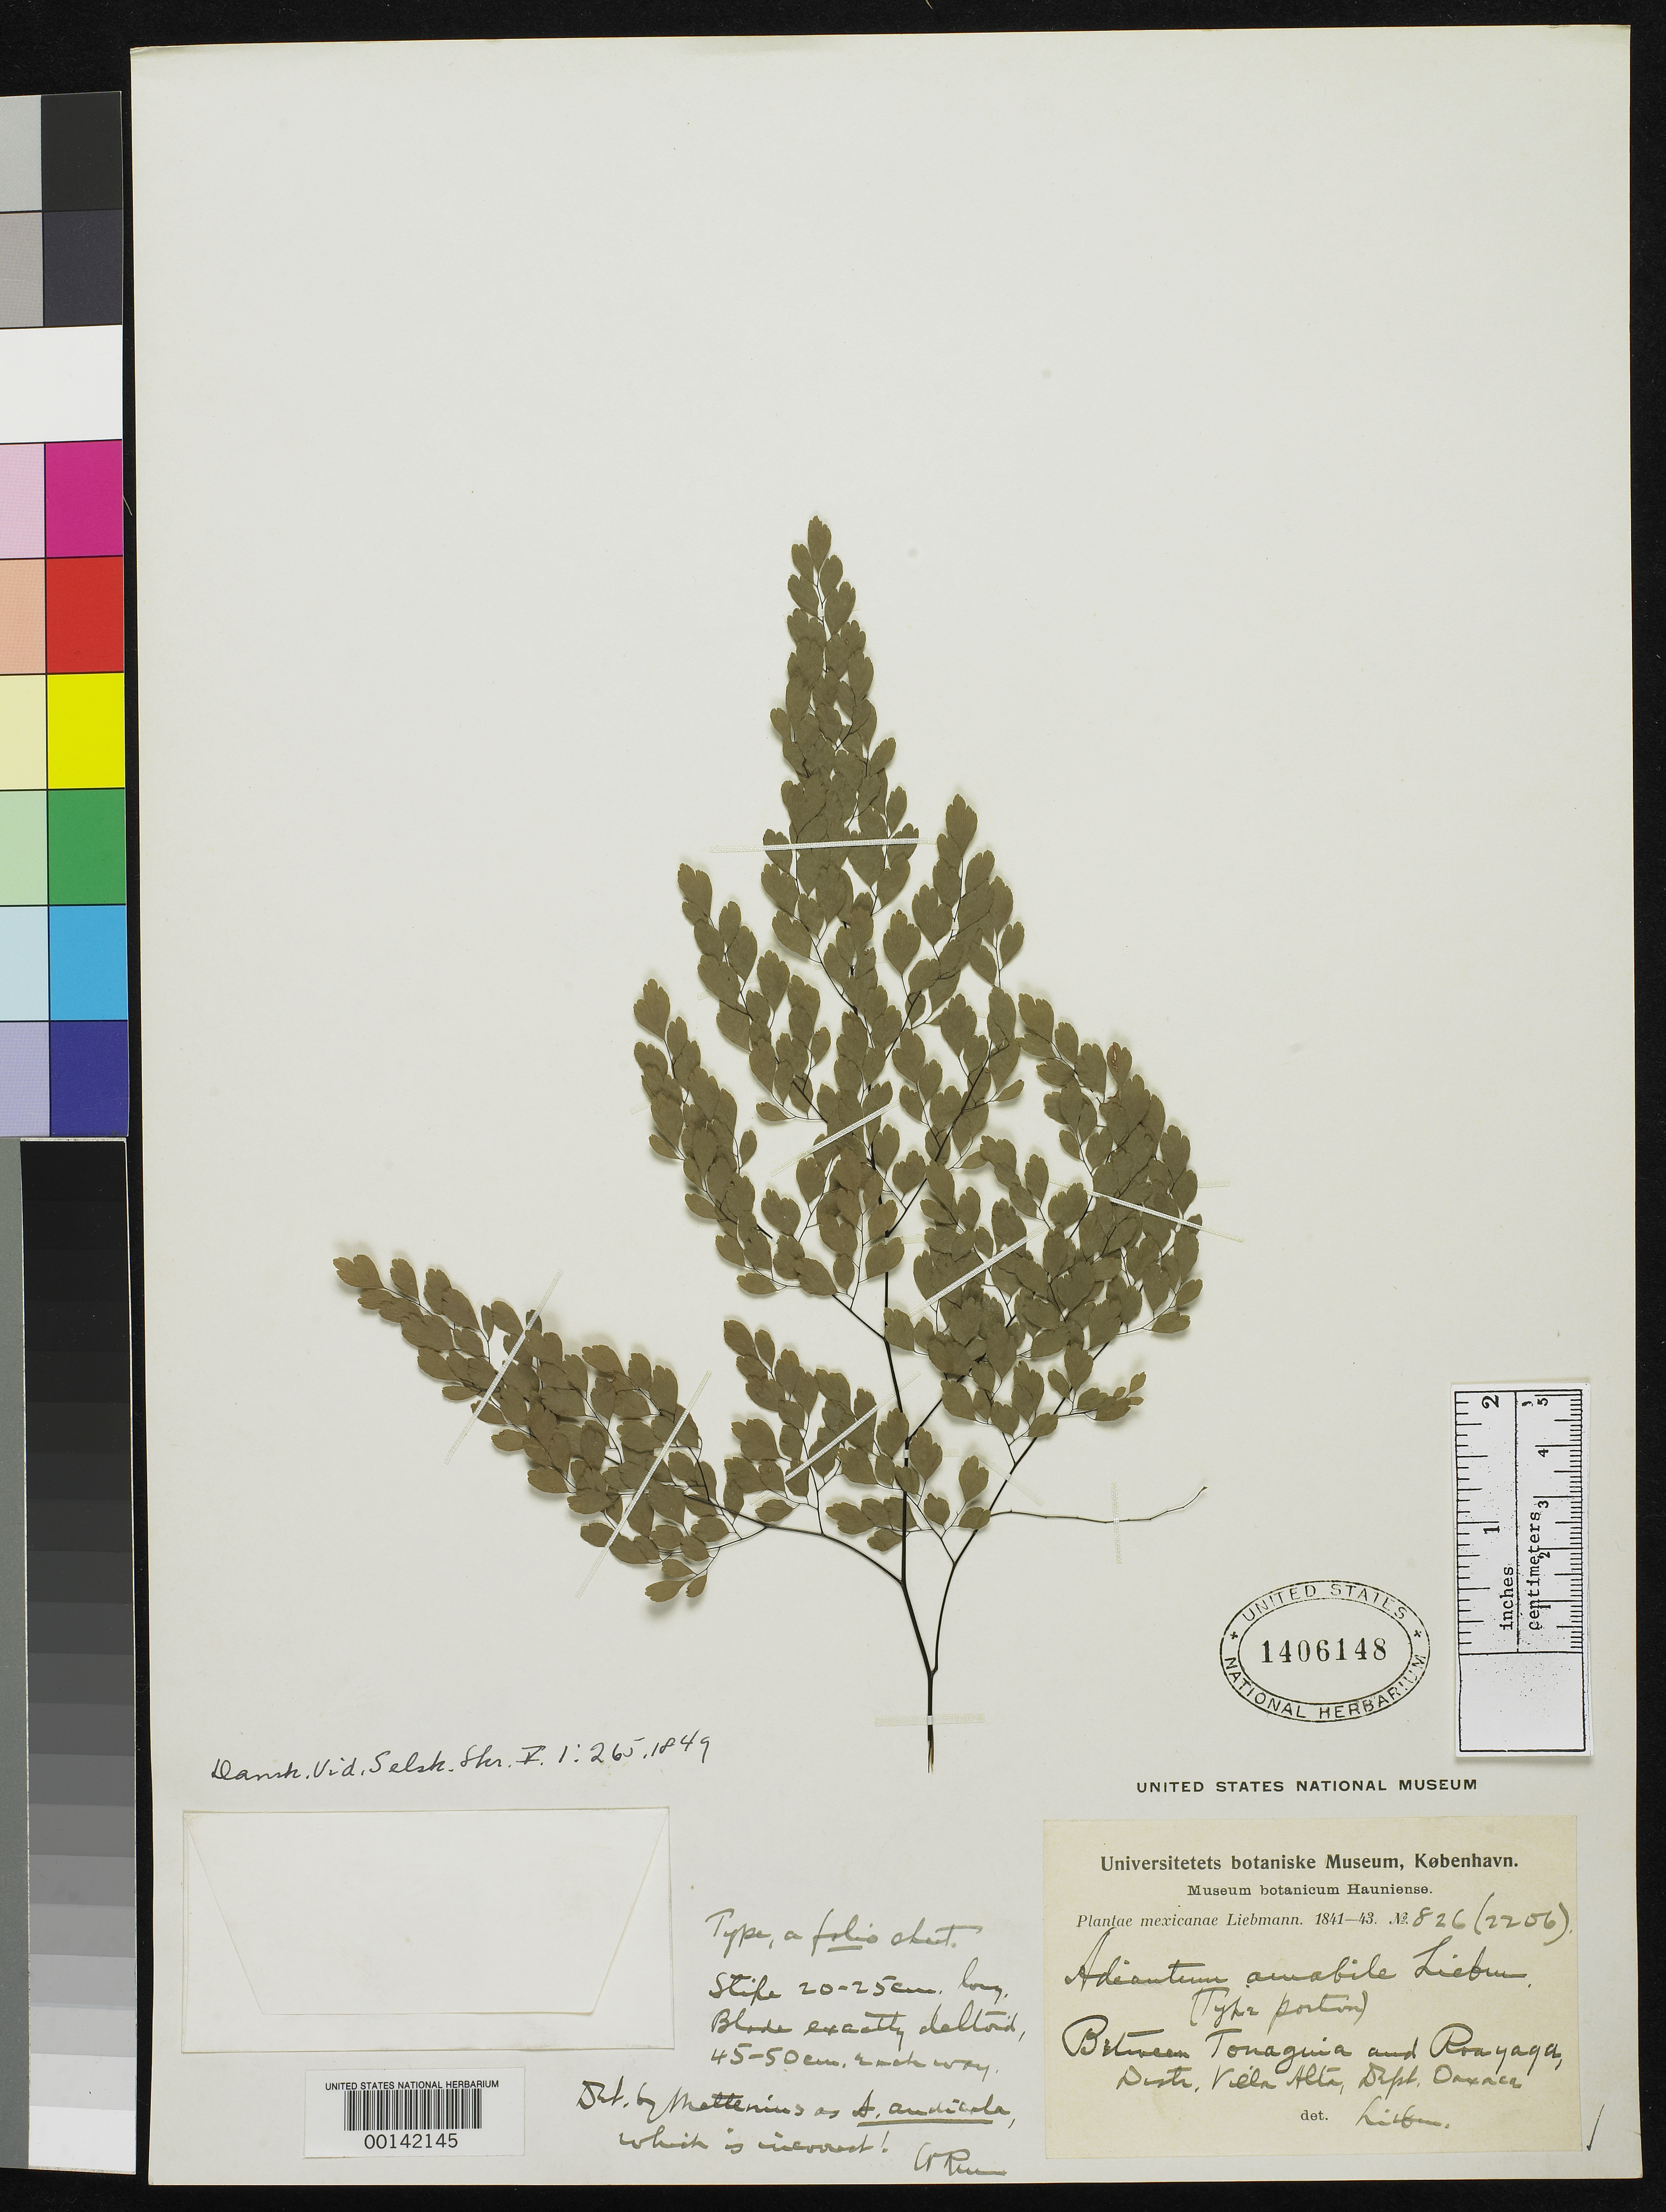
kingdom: Plantae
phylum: Tracheophyta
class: Polypodiopsida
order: Polypodiales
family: Pteridaceae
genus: Adiantum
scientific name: Adiantum amabile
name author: Liebm.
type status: Type Fragment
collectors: F. M. Liebmann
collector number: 826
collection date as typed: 1841 to -- --- 1843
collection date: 1841/1843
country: Mexico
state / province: Oaxaca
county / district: Vela Alta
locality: Vela Alta Dist., between Tonagina & Poayaga.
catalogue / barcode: US 1406148